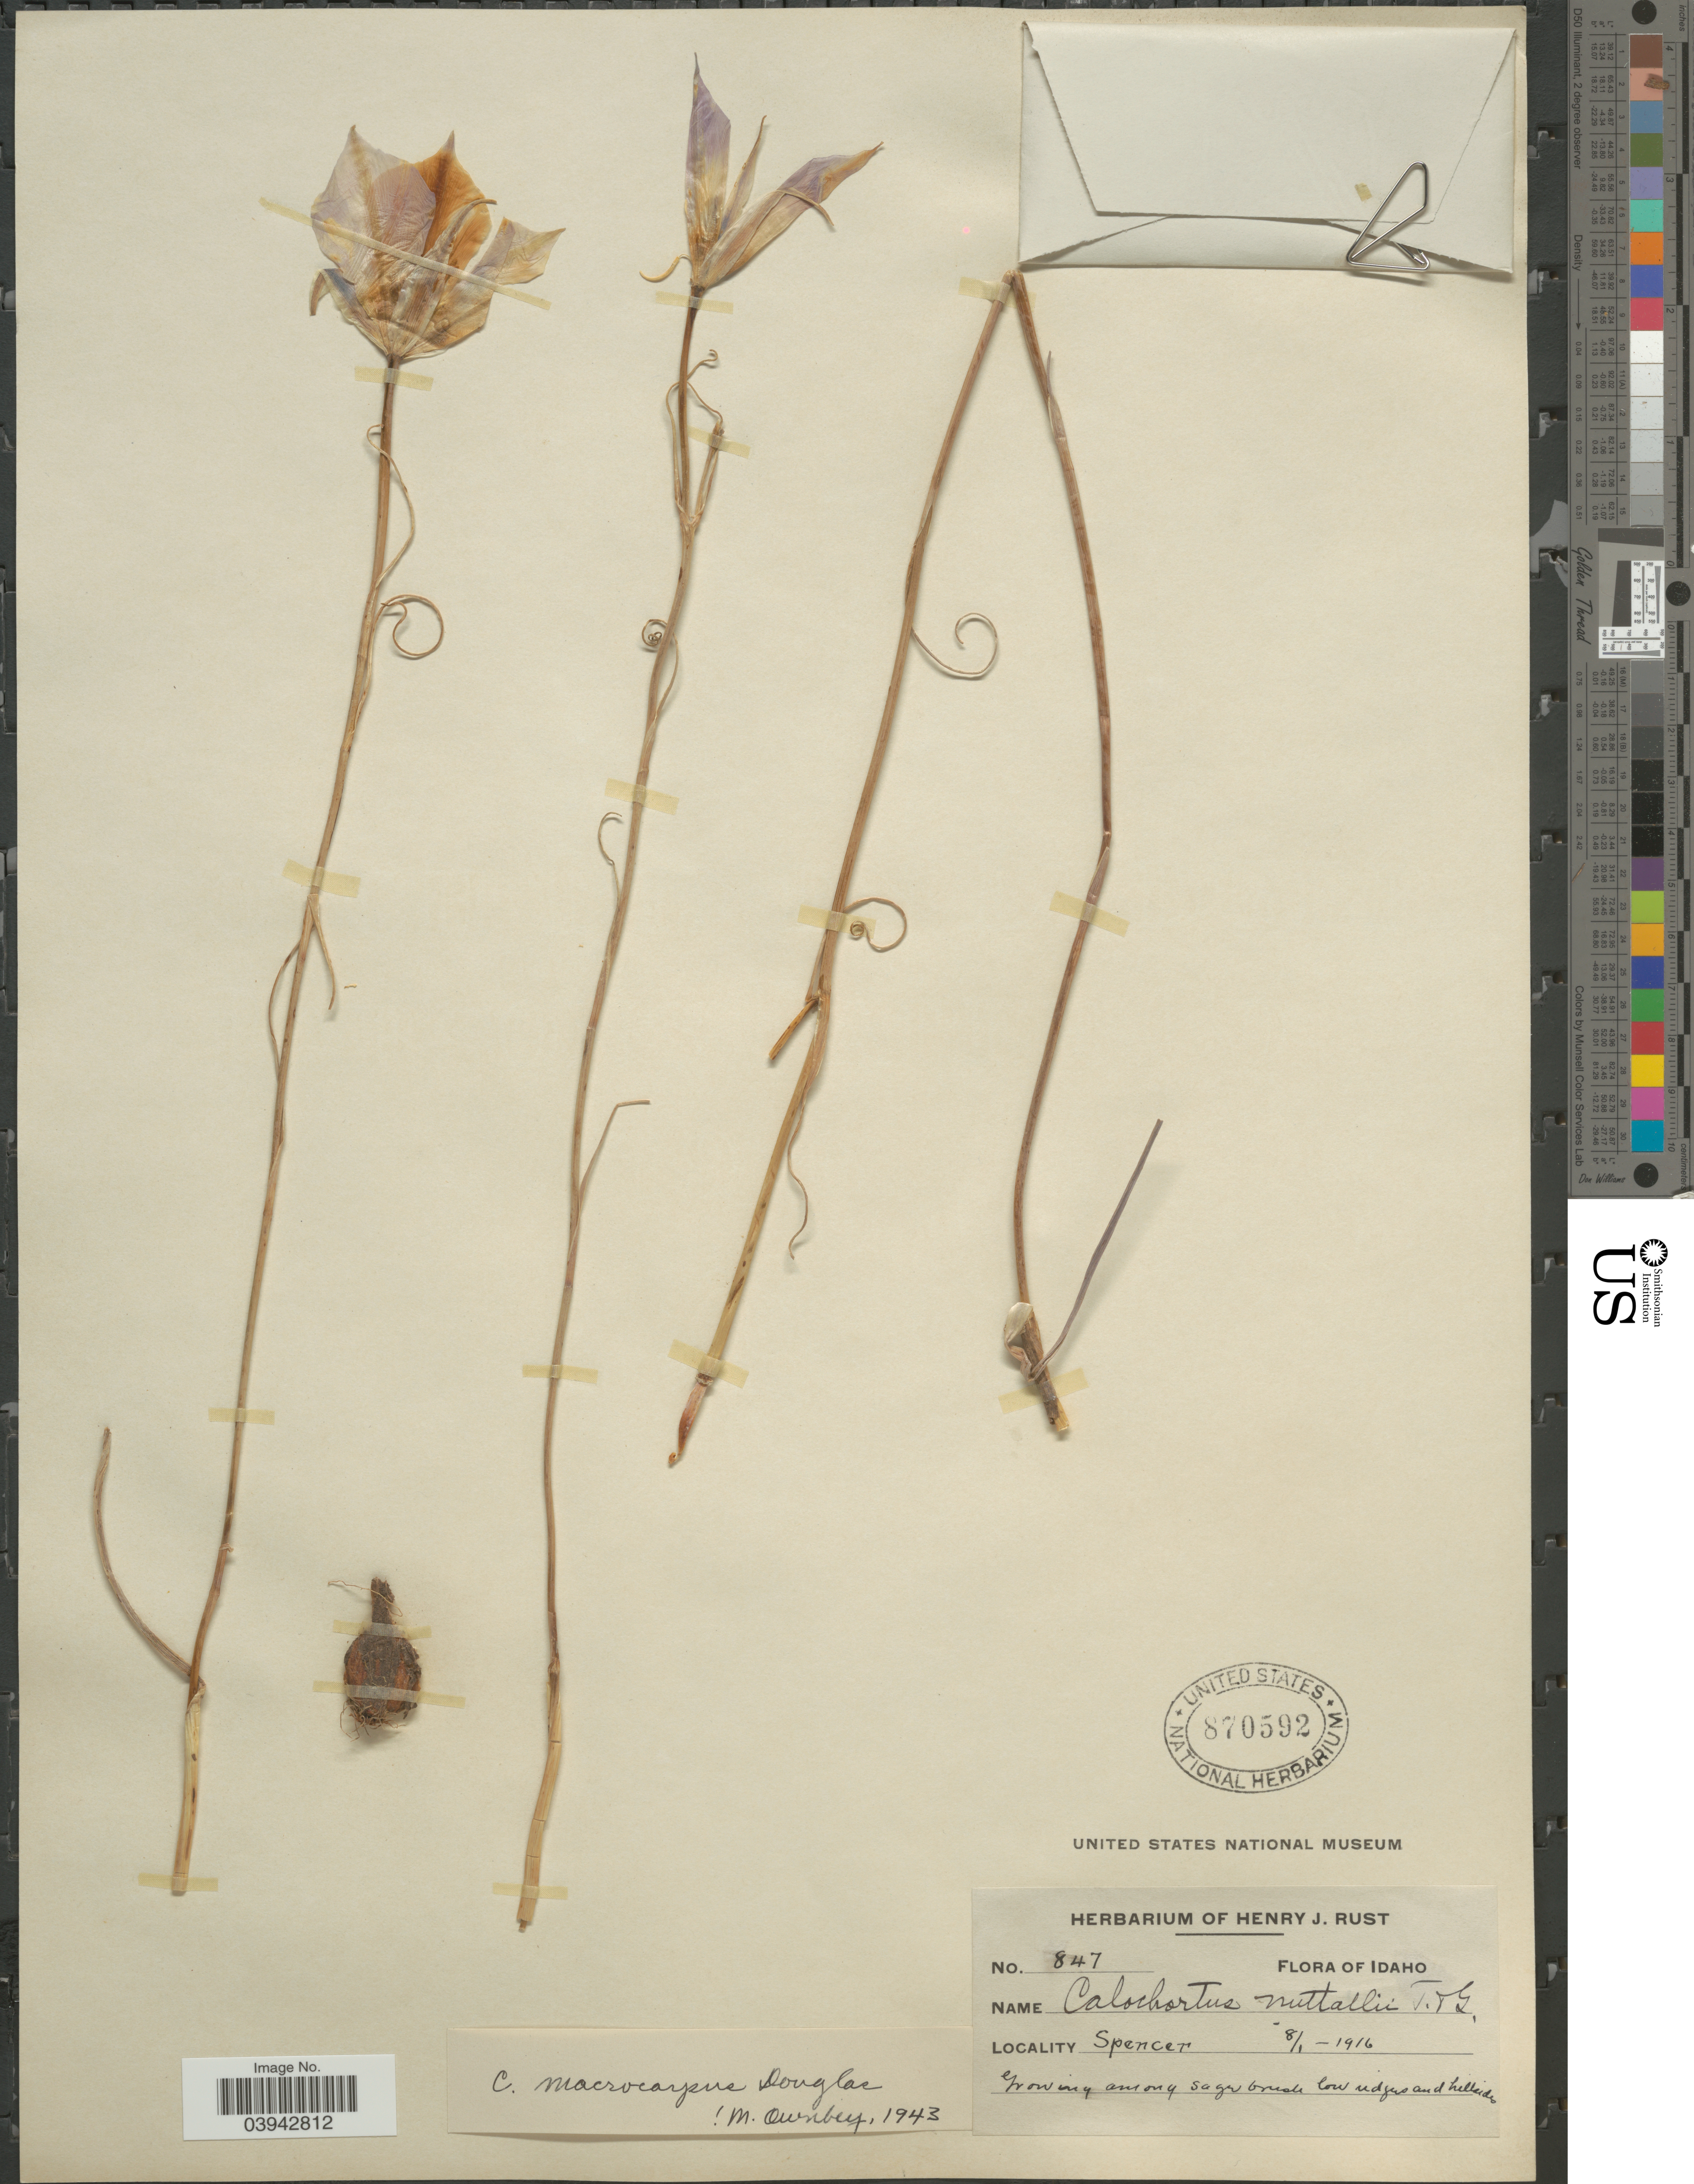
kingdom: Plantae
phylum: Tracheophyta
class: Liliopsida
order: Liliales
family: Liliaceae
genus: Calochortus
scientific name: Calochortus macrocarpus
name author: Douglas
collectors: ex herb. Henry J. Rust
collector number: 847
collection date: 1916-08-01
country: United States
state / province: Idaho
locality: Spencer.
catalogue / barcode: US 870592